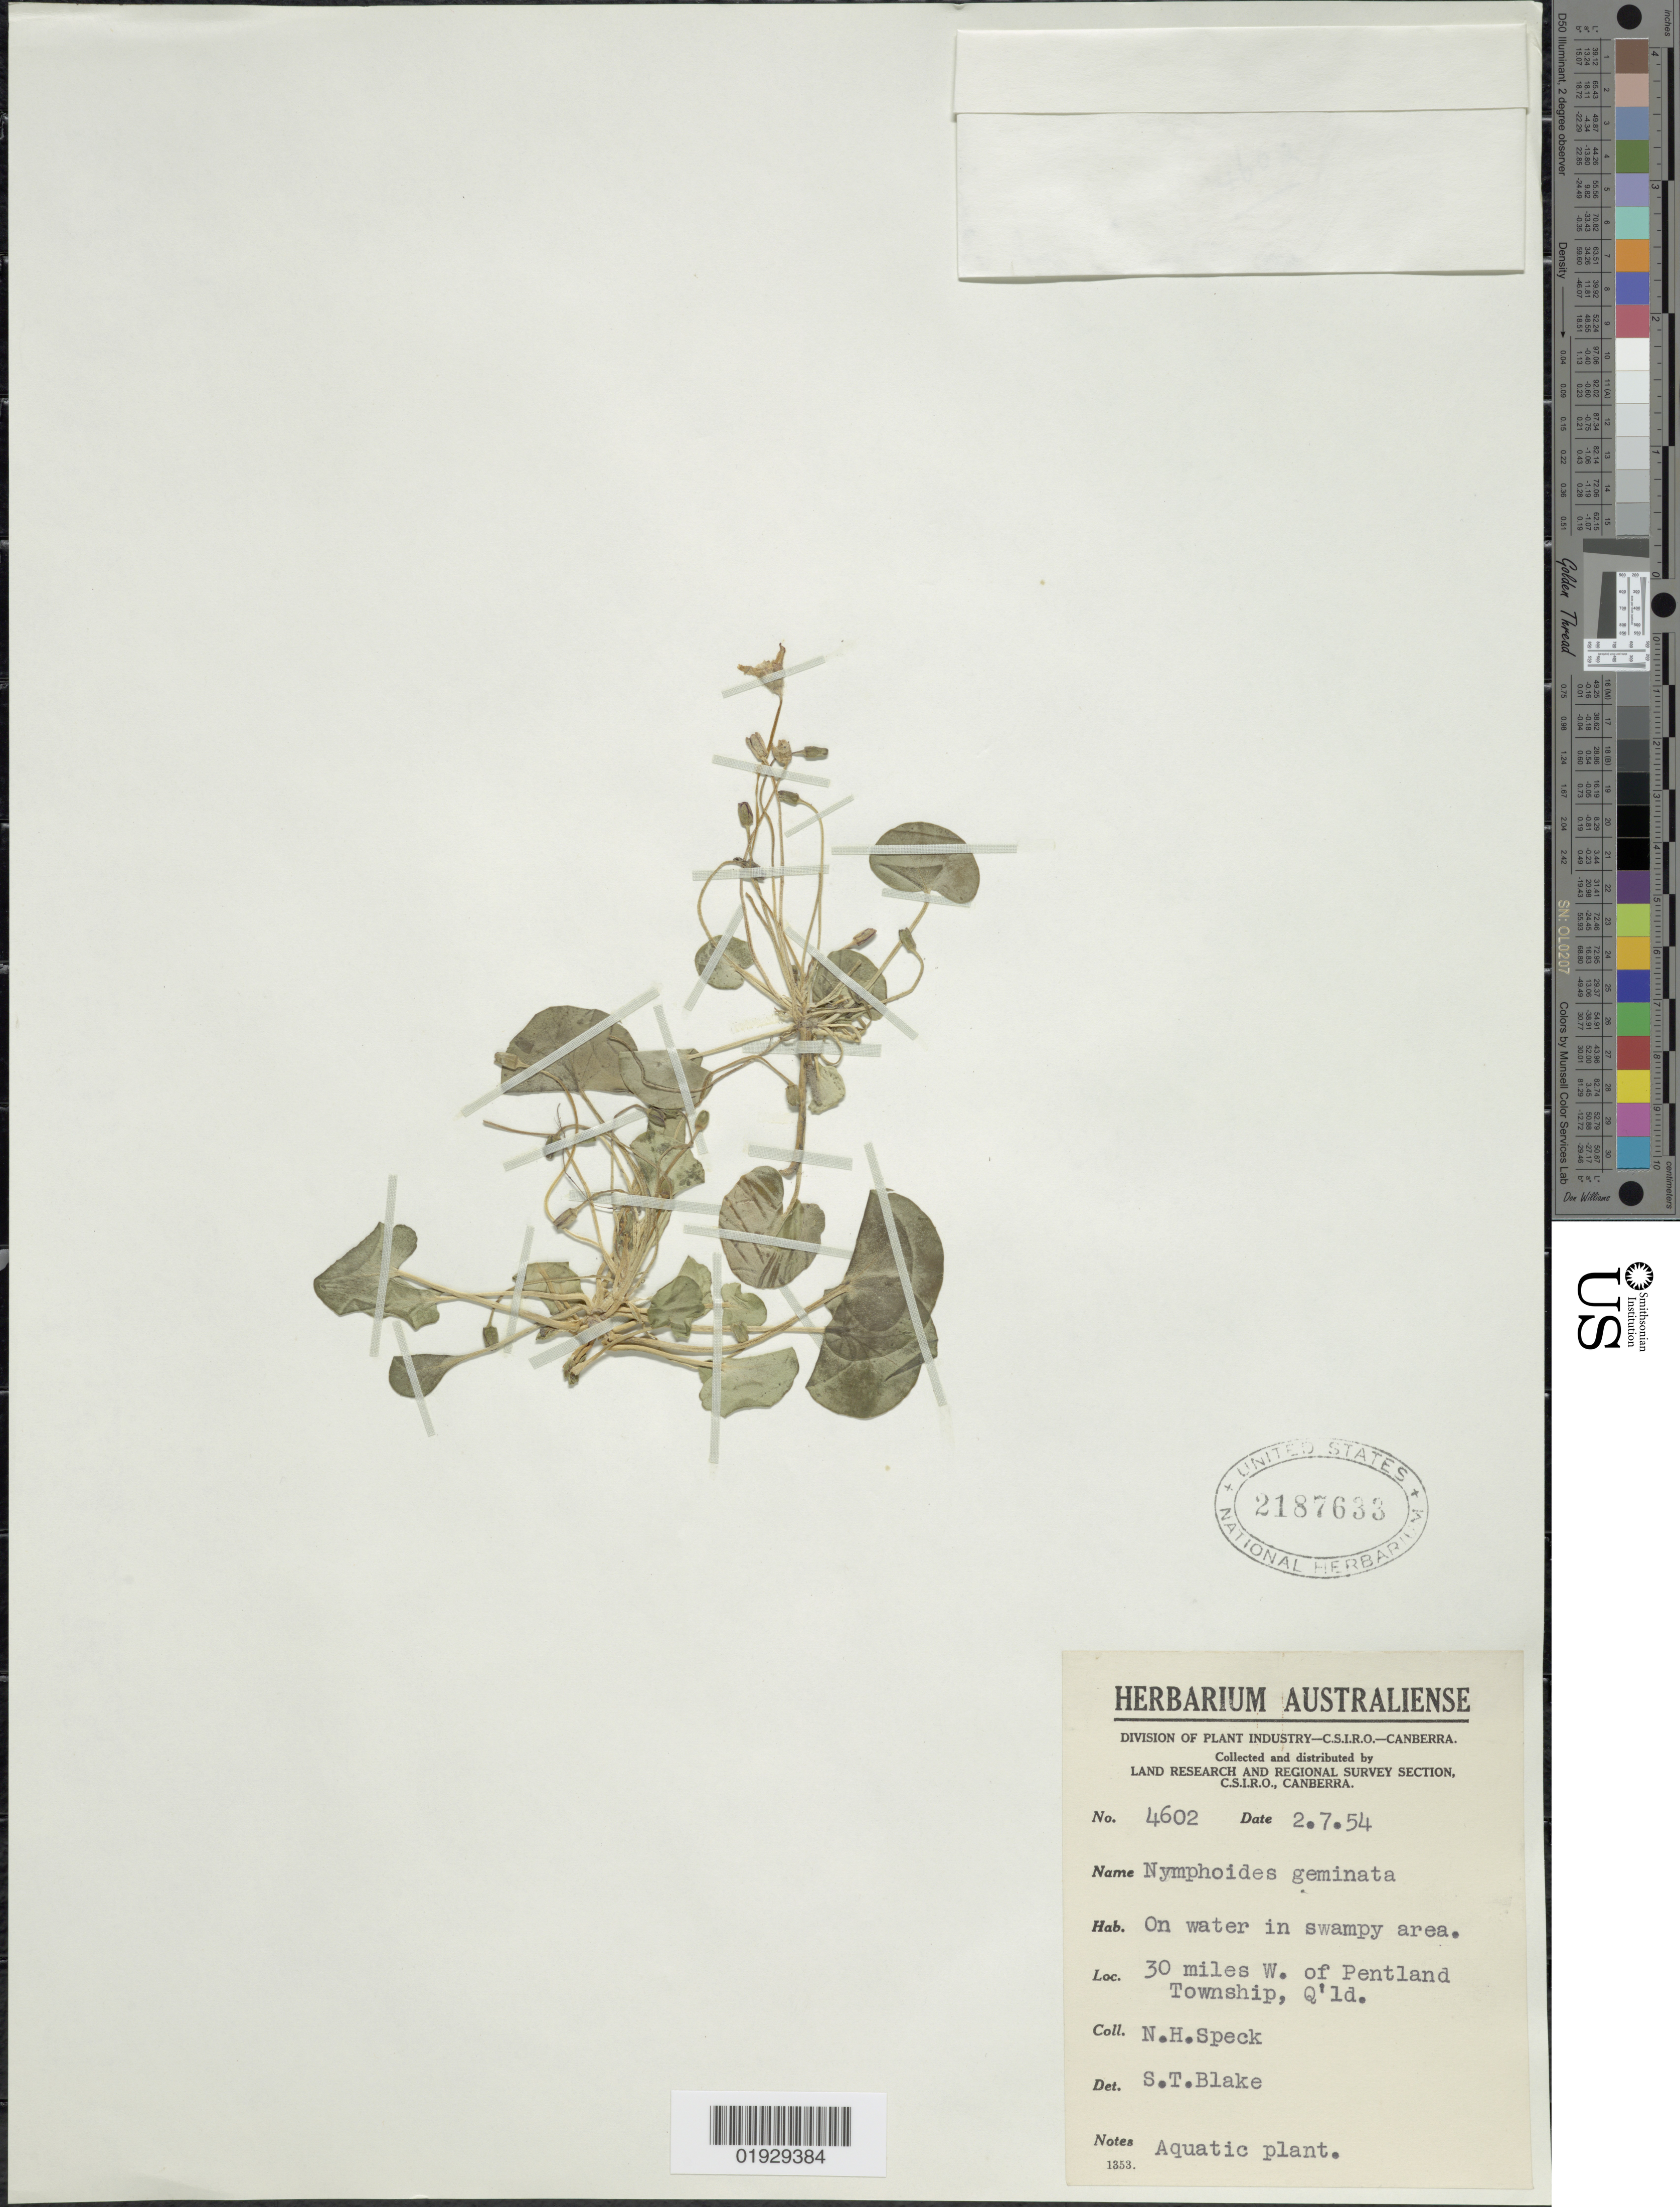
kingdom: Plantae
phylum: Tracheophyta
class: Magnoliopsida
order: Asterales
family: Menyanthaceae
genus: Nymphoides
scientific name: Nymphoides geminata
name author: (R. Br.) Kuntze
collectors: N. Speck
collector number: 4602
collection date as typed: Transcribed d/m/y: 2/7/54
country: Australia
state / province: Queensland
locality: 30 miles W. of Pentland Township, Q'ld.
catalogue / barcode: US 2187633